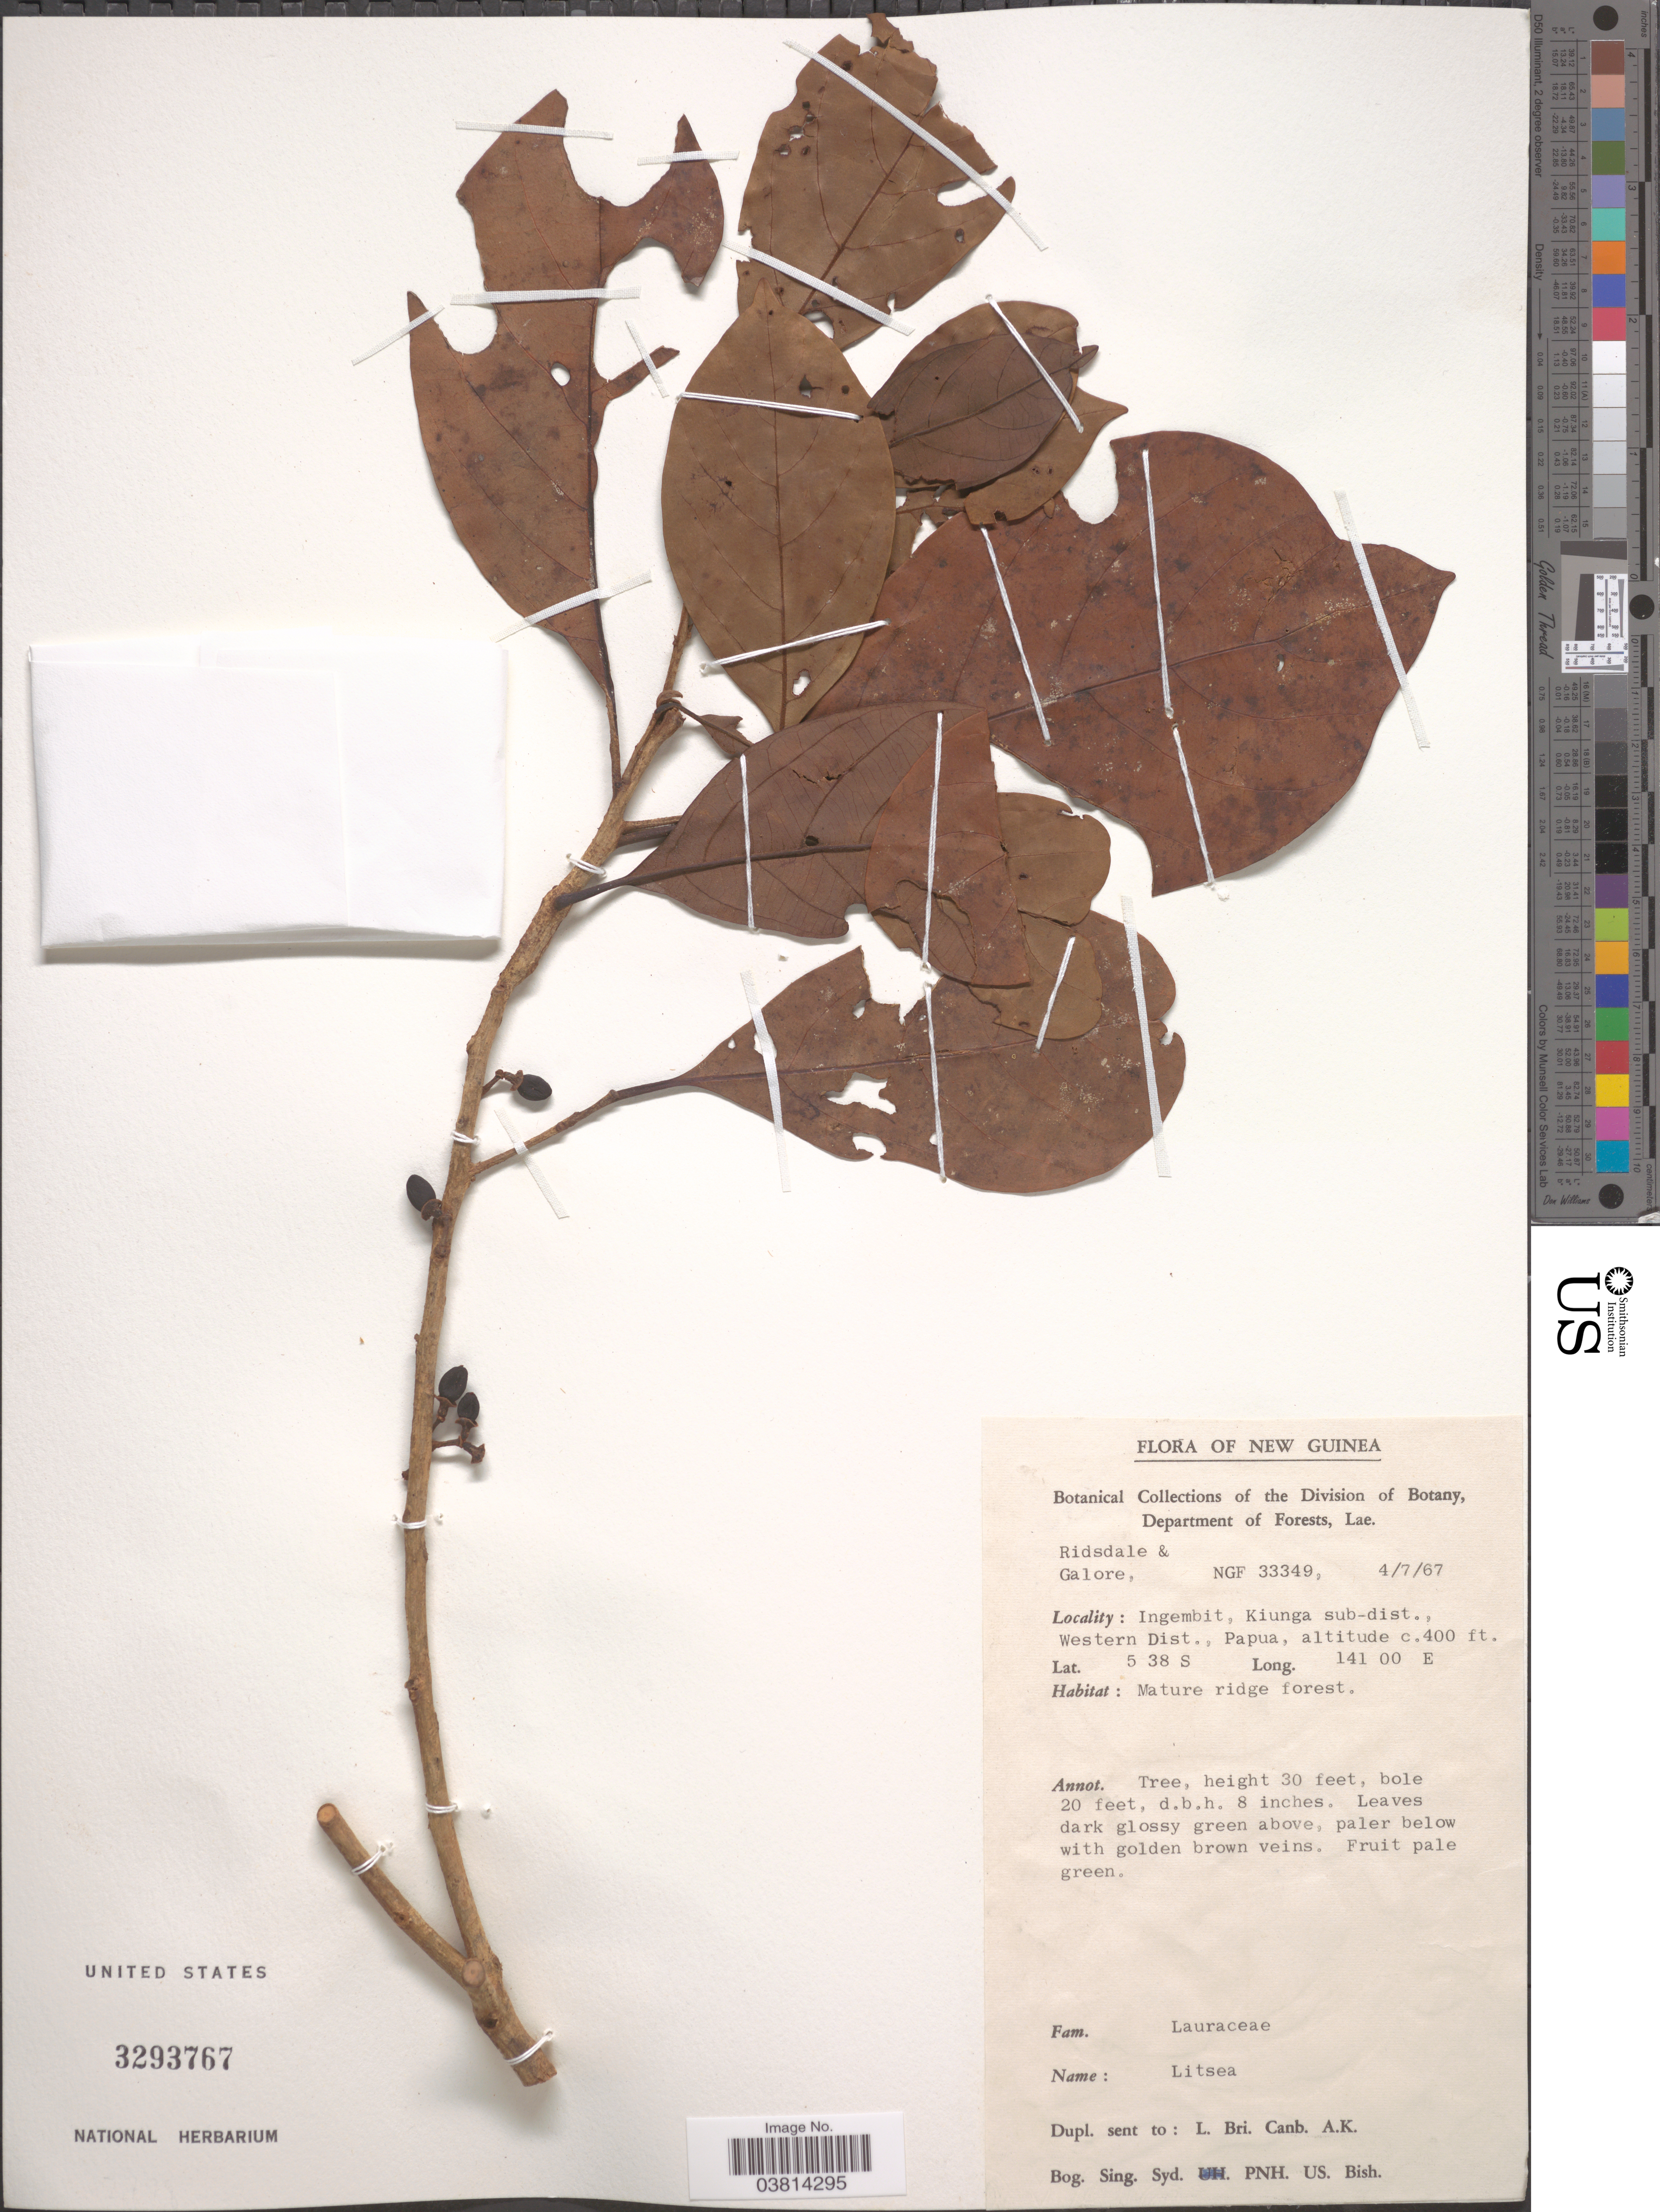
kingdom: Plantae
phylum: Tracheophyta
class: Magnoliopsida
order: Laurales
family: Lauraceae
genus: Litsea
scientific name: Litsea sp.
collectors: -. Ridsdale & -. Galore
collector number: NGF 33349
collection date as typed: Transcribed d/m/y: 4/7/67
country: Papua New Guinea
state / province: Manus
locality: New Guinea. Ingembit, Kiunga sub-dist., Western Dist., Papua.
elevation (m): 122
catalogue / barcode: US 3293767